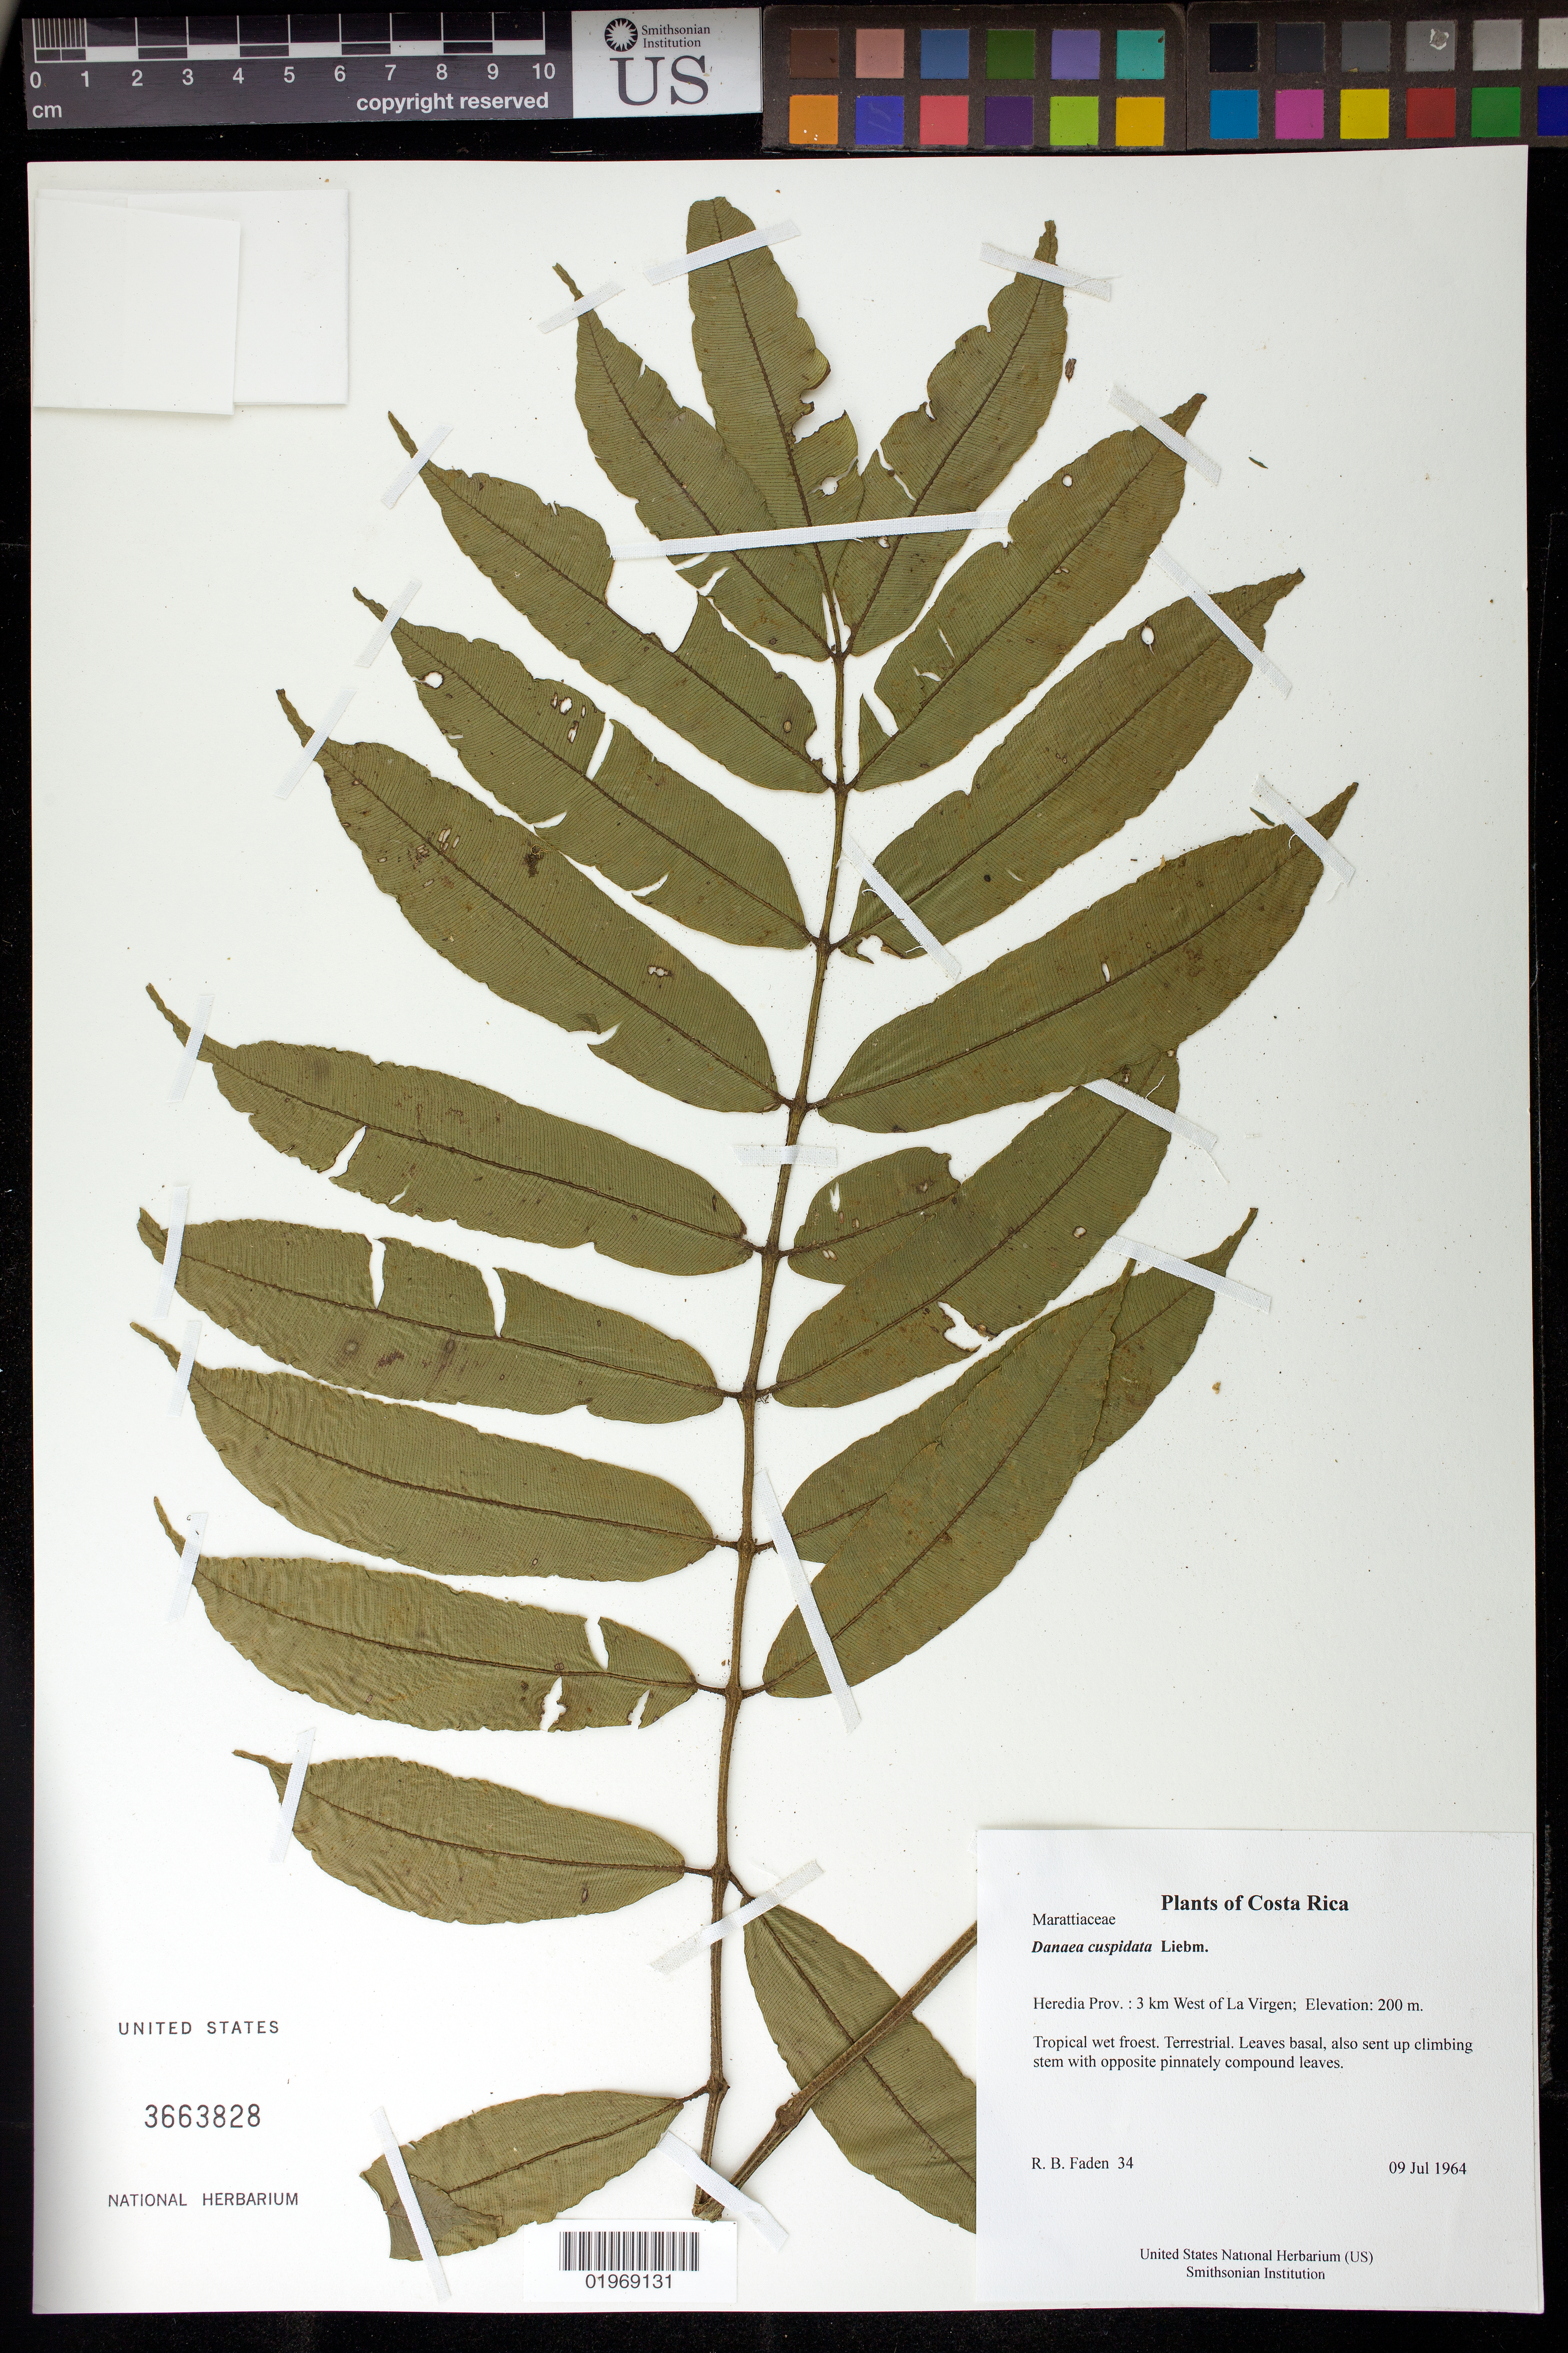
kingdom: Plantae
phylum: Tracheophyta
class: Polypodiopsida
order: Marattiales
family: Marattiaceae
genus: Danaea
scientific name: Danaea cuspidata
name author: Liebm.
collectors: R. B. Faden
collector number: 34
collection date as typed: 09 Jul 1964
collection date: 1964-07-09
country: Costa Rica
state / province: Heredia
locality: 3 km West of La Virgen.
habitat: Tropical wet froest. Terrestrial.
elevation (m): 200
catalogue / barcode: US 3663828